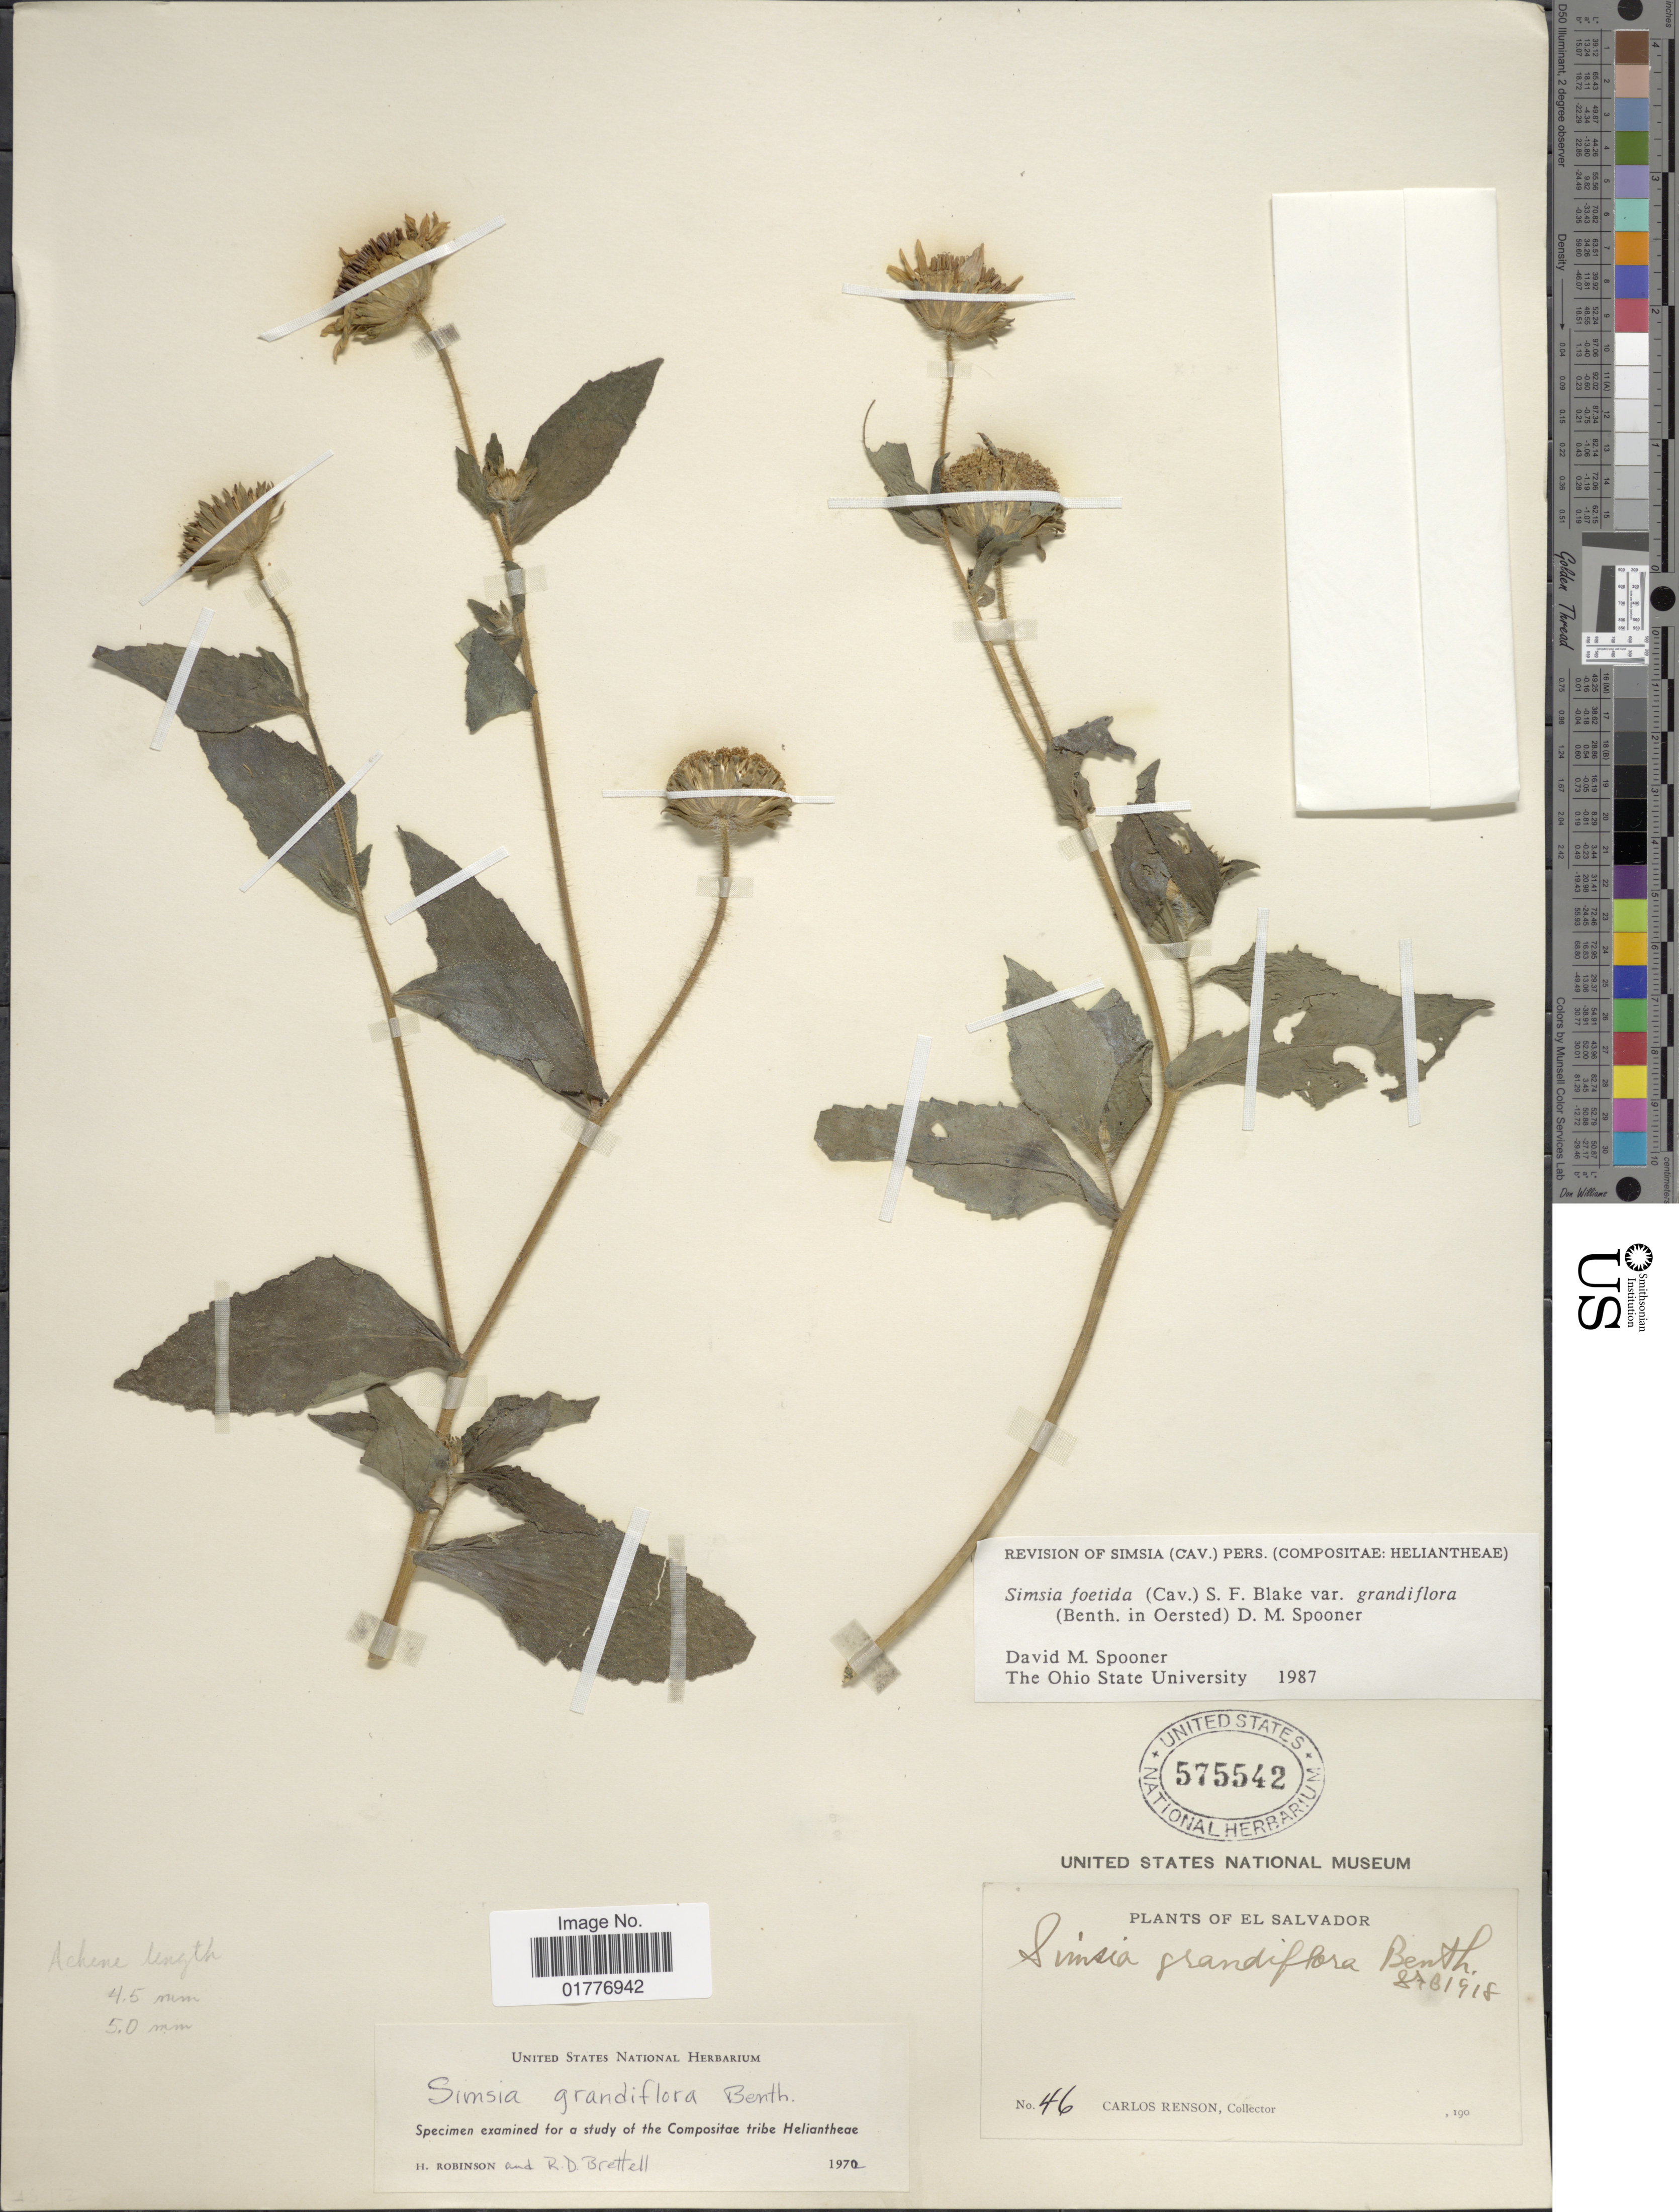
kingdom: Plantae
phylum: Tracheophyta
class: Magnoliopsida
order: Asterales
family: Asteraceae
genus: Simsia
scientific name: Simsia foetida var. grandiflora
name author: (Benth.) D.M. Spooner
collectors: C. Renson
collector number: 46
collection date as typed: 190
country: El Salvador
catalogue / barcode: US 575542